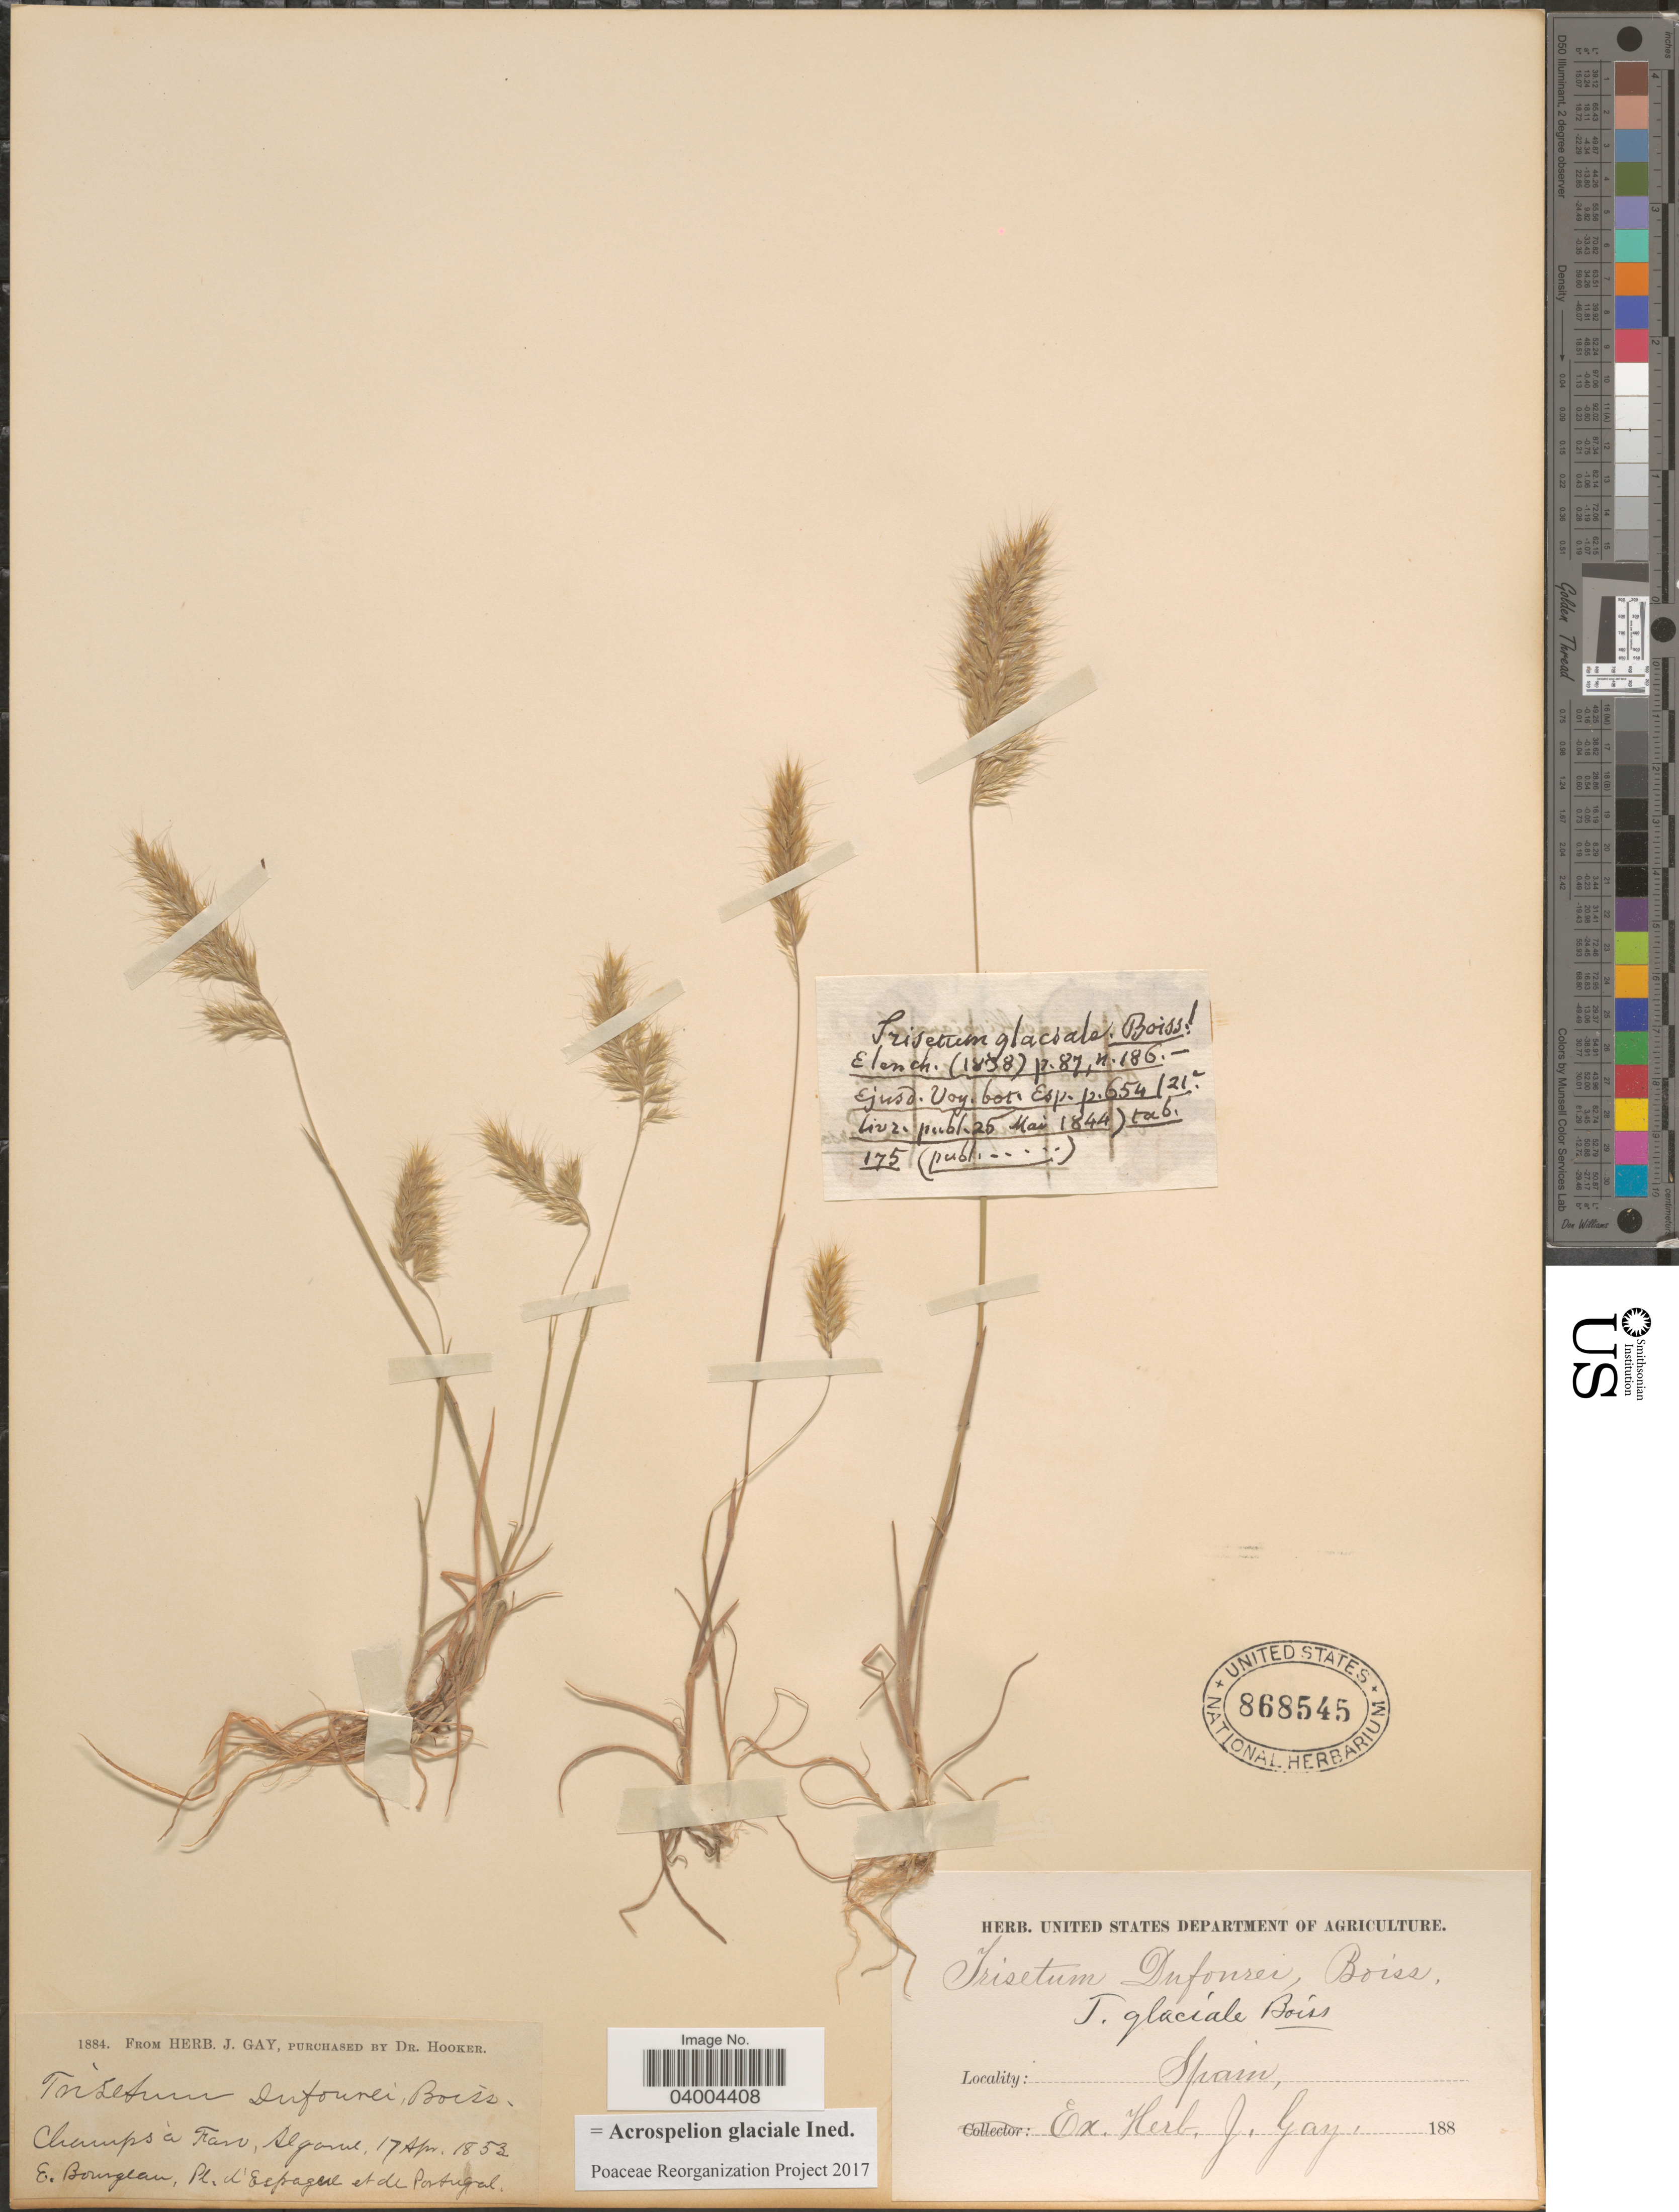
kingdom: Plantae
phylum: Tracheophyta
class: Liliopsida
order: Poales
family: Poaceae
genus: Acrospelion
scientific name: Acrospelion glaciale ined.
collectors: E. Bourgeau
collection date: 1853-04-17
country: Spain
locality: Champs à Faro, Algarve. Espagne.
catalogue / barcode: US 868545